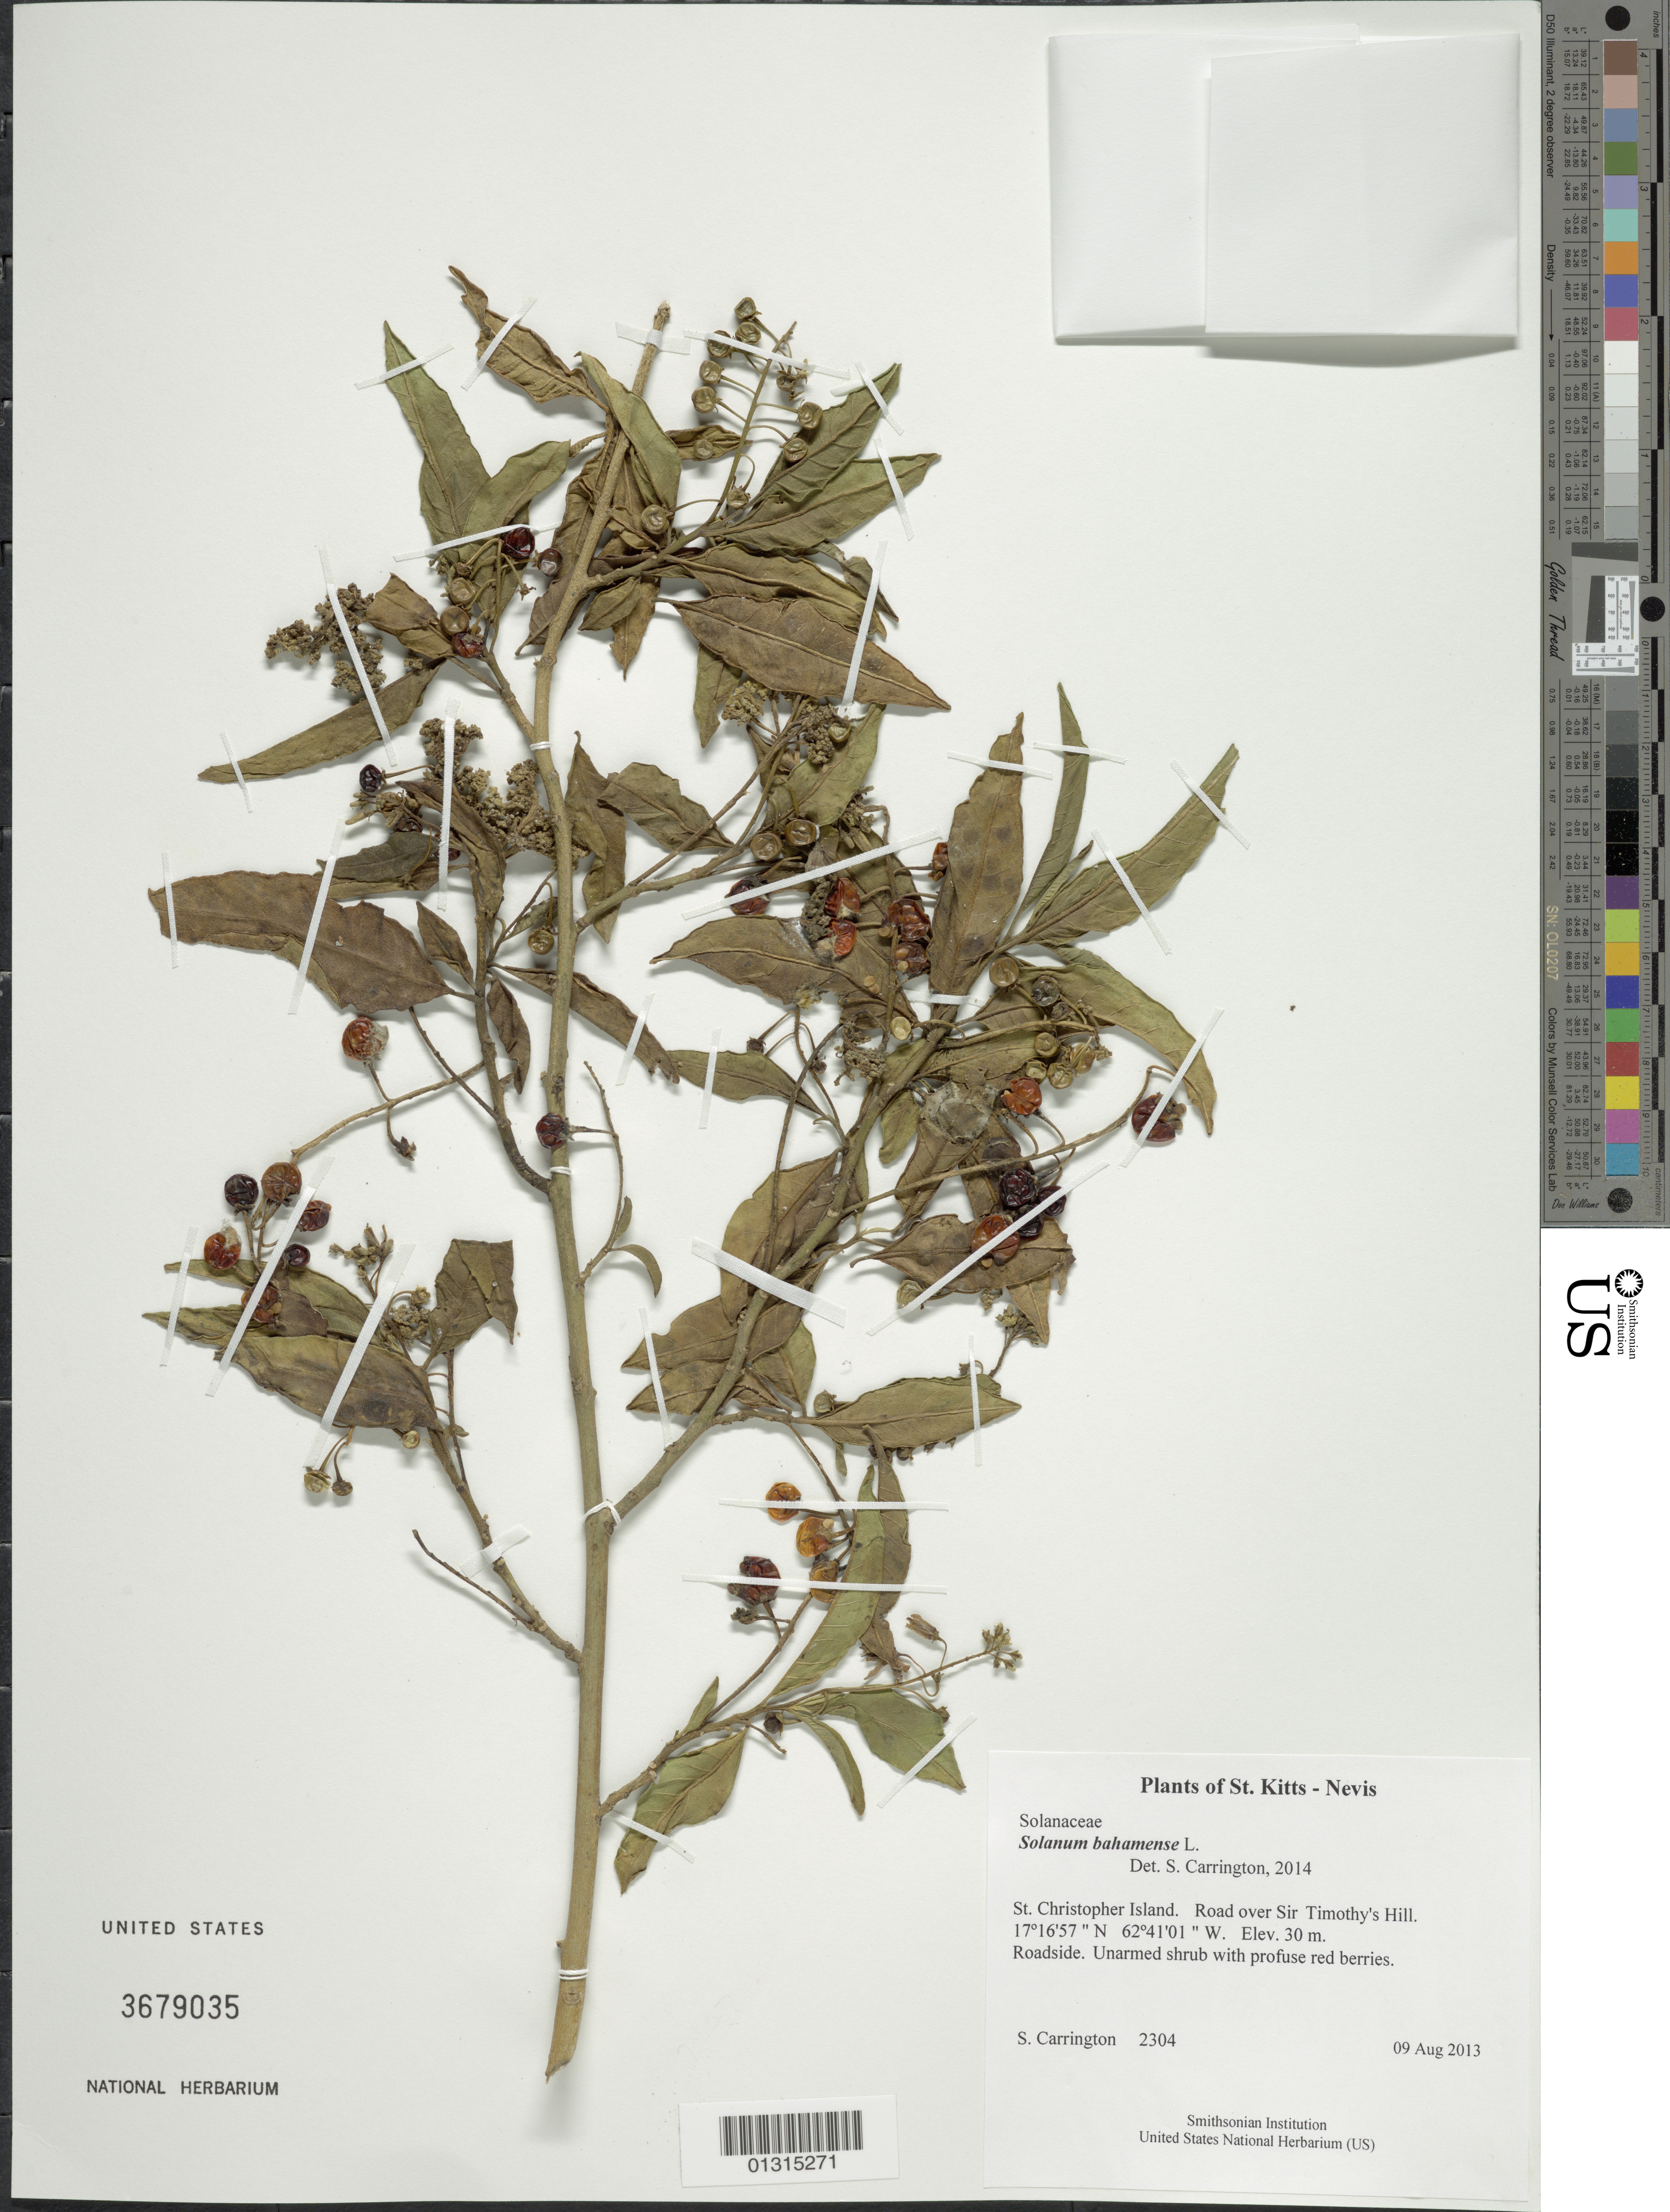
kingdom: Plantae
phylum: Tracheophyta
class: Magnoliopsida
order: Solanales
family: Solanaceae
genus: Solanum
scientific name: Solanum bahamense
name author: L.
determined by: Carrington, C. M. S.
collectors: C. M. S. Carrington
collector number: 2304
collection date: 2013-08-09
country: St. Christopher-Nevis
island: St. Christopher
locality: Road over Sir Timothy's Hill.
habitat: Roadside.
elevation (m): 30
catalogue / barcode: US 3679035